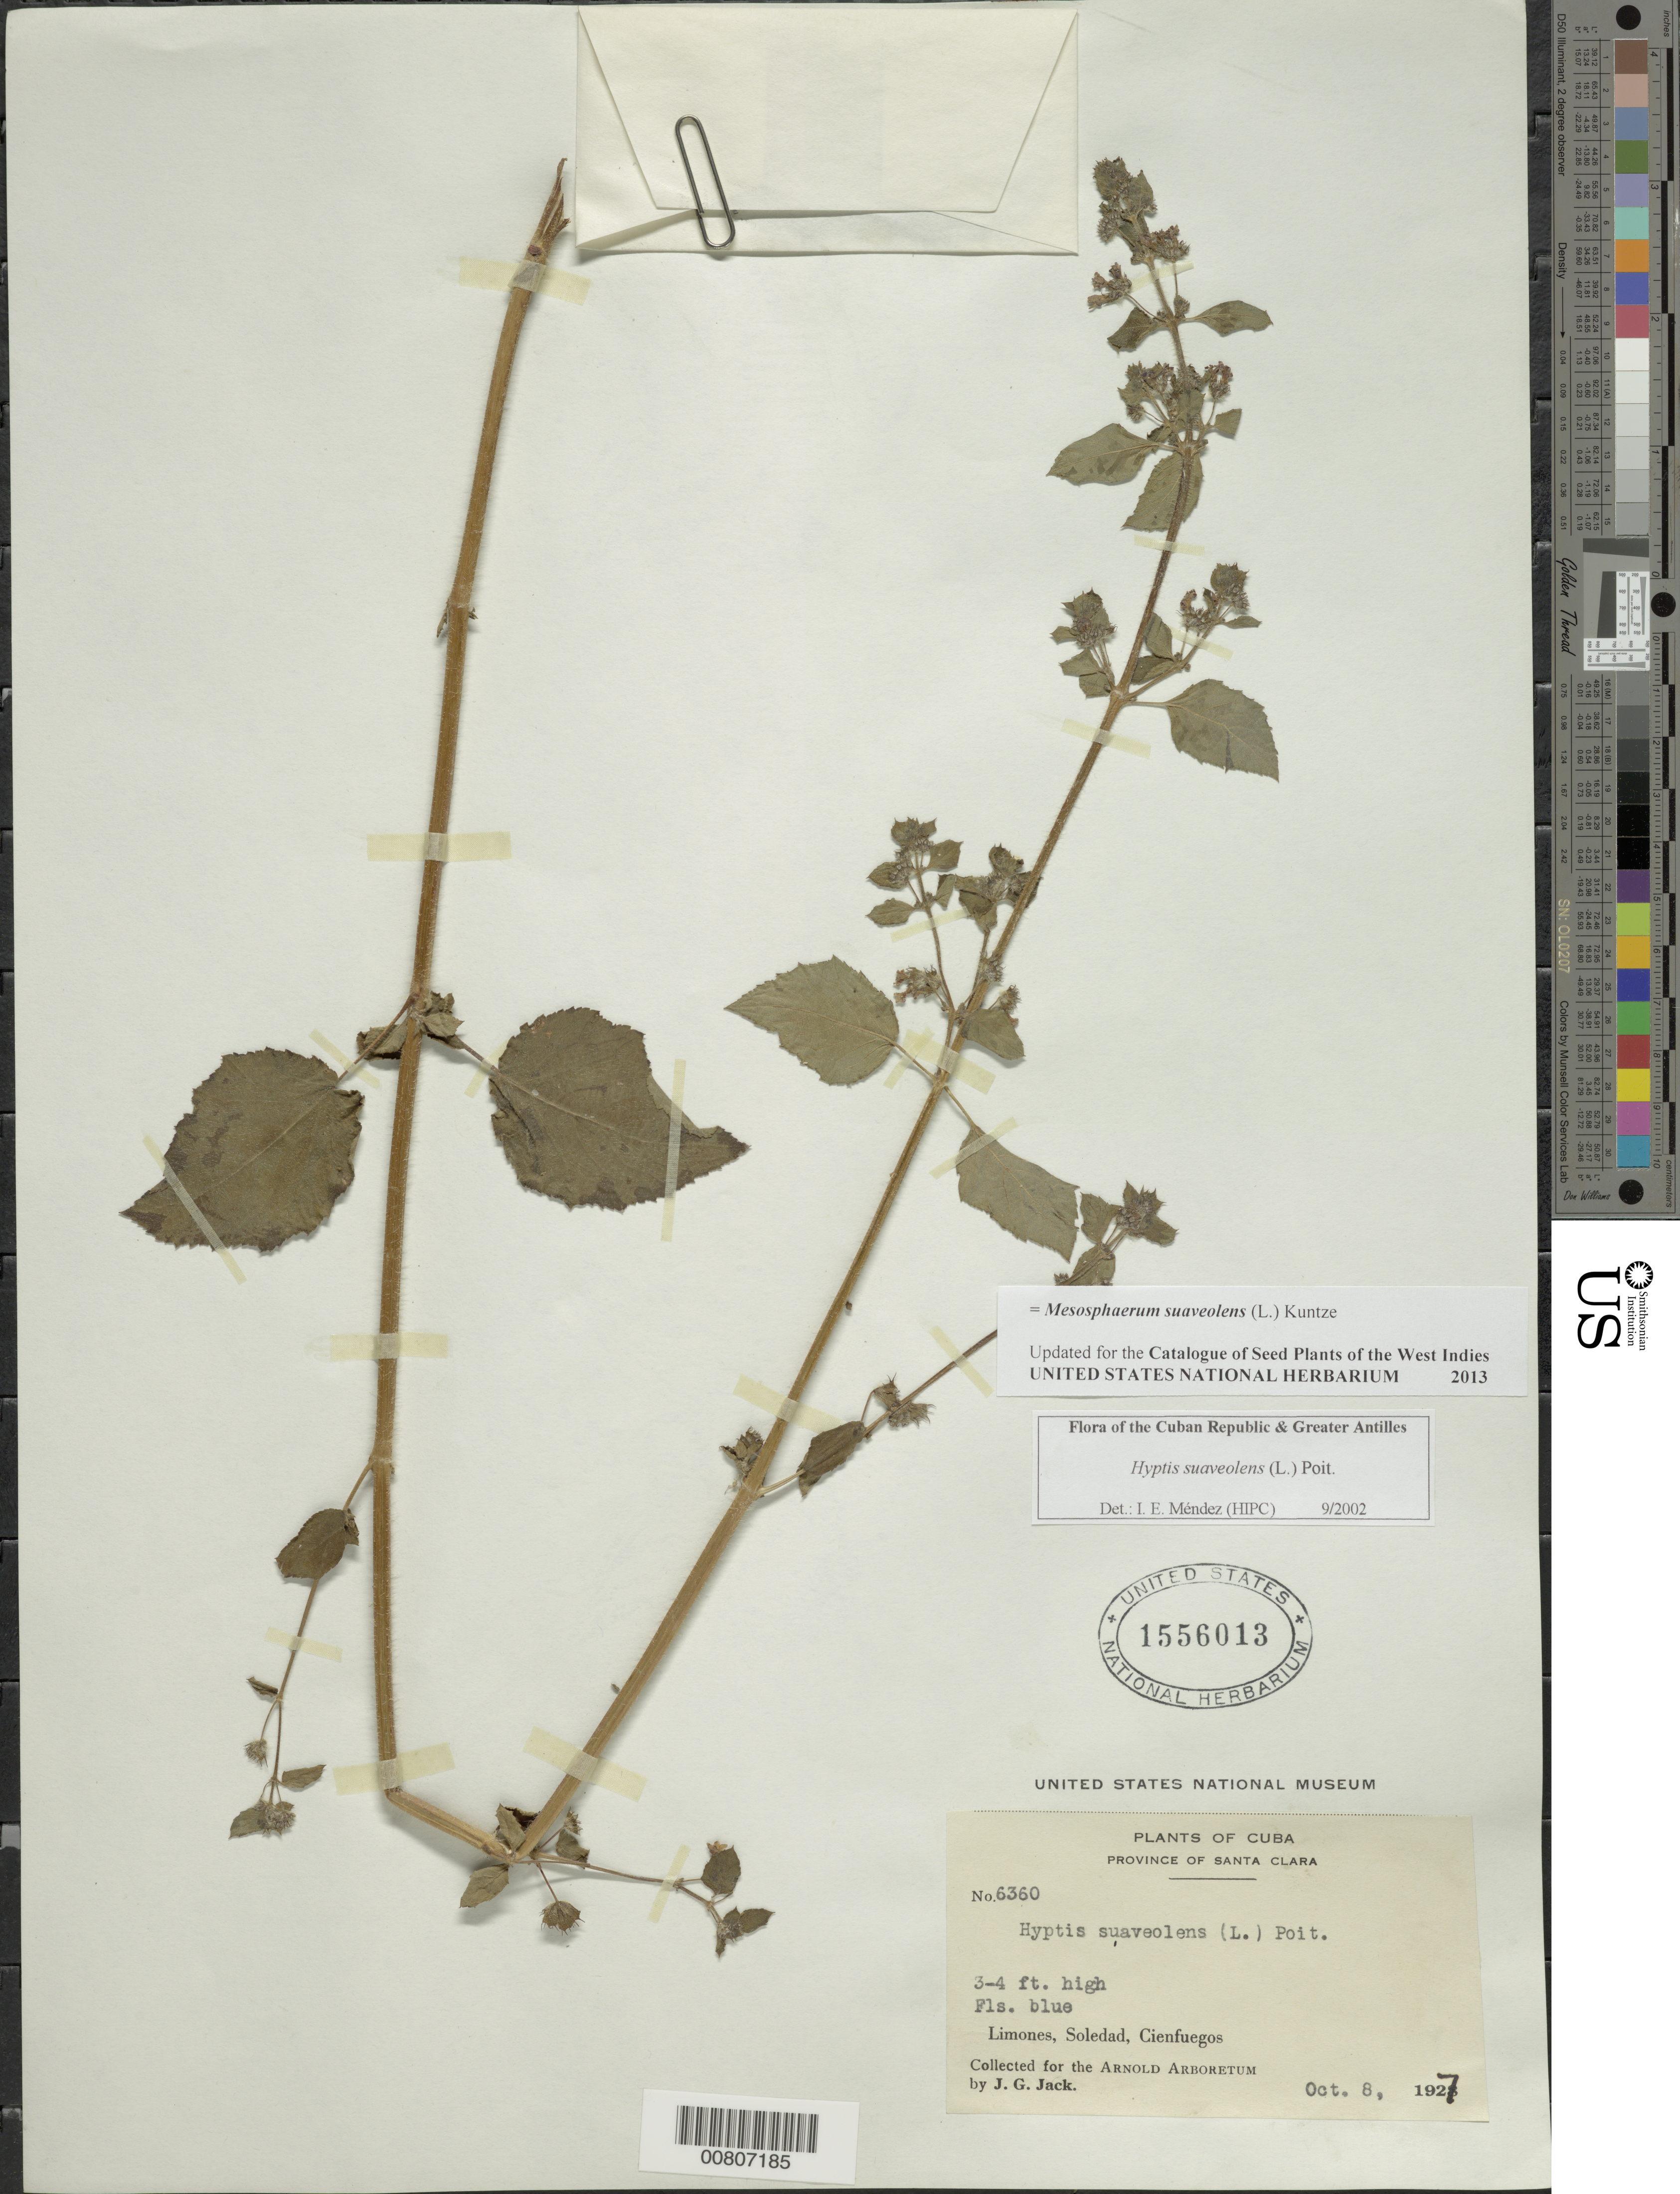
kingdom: Plantae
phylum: Tracheophyta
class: Magnoliopsida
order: Lamiales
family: Lamiaceae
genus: Hyptis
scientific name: Hyptis suaveolens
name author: (L.) Poit.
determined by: Méndez, Isidro E., (HIPC)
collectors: J. G. Jack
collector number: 6360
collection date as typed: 08 Oct 1927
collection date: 1927-10-08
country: Cuba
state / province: Cienfuegos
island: Cuba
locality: Prov Santa Clara, Limones, Soledad, Cienfuegos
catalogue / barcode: US 1556013